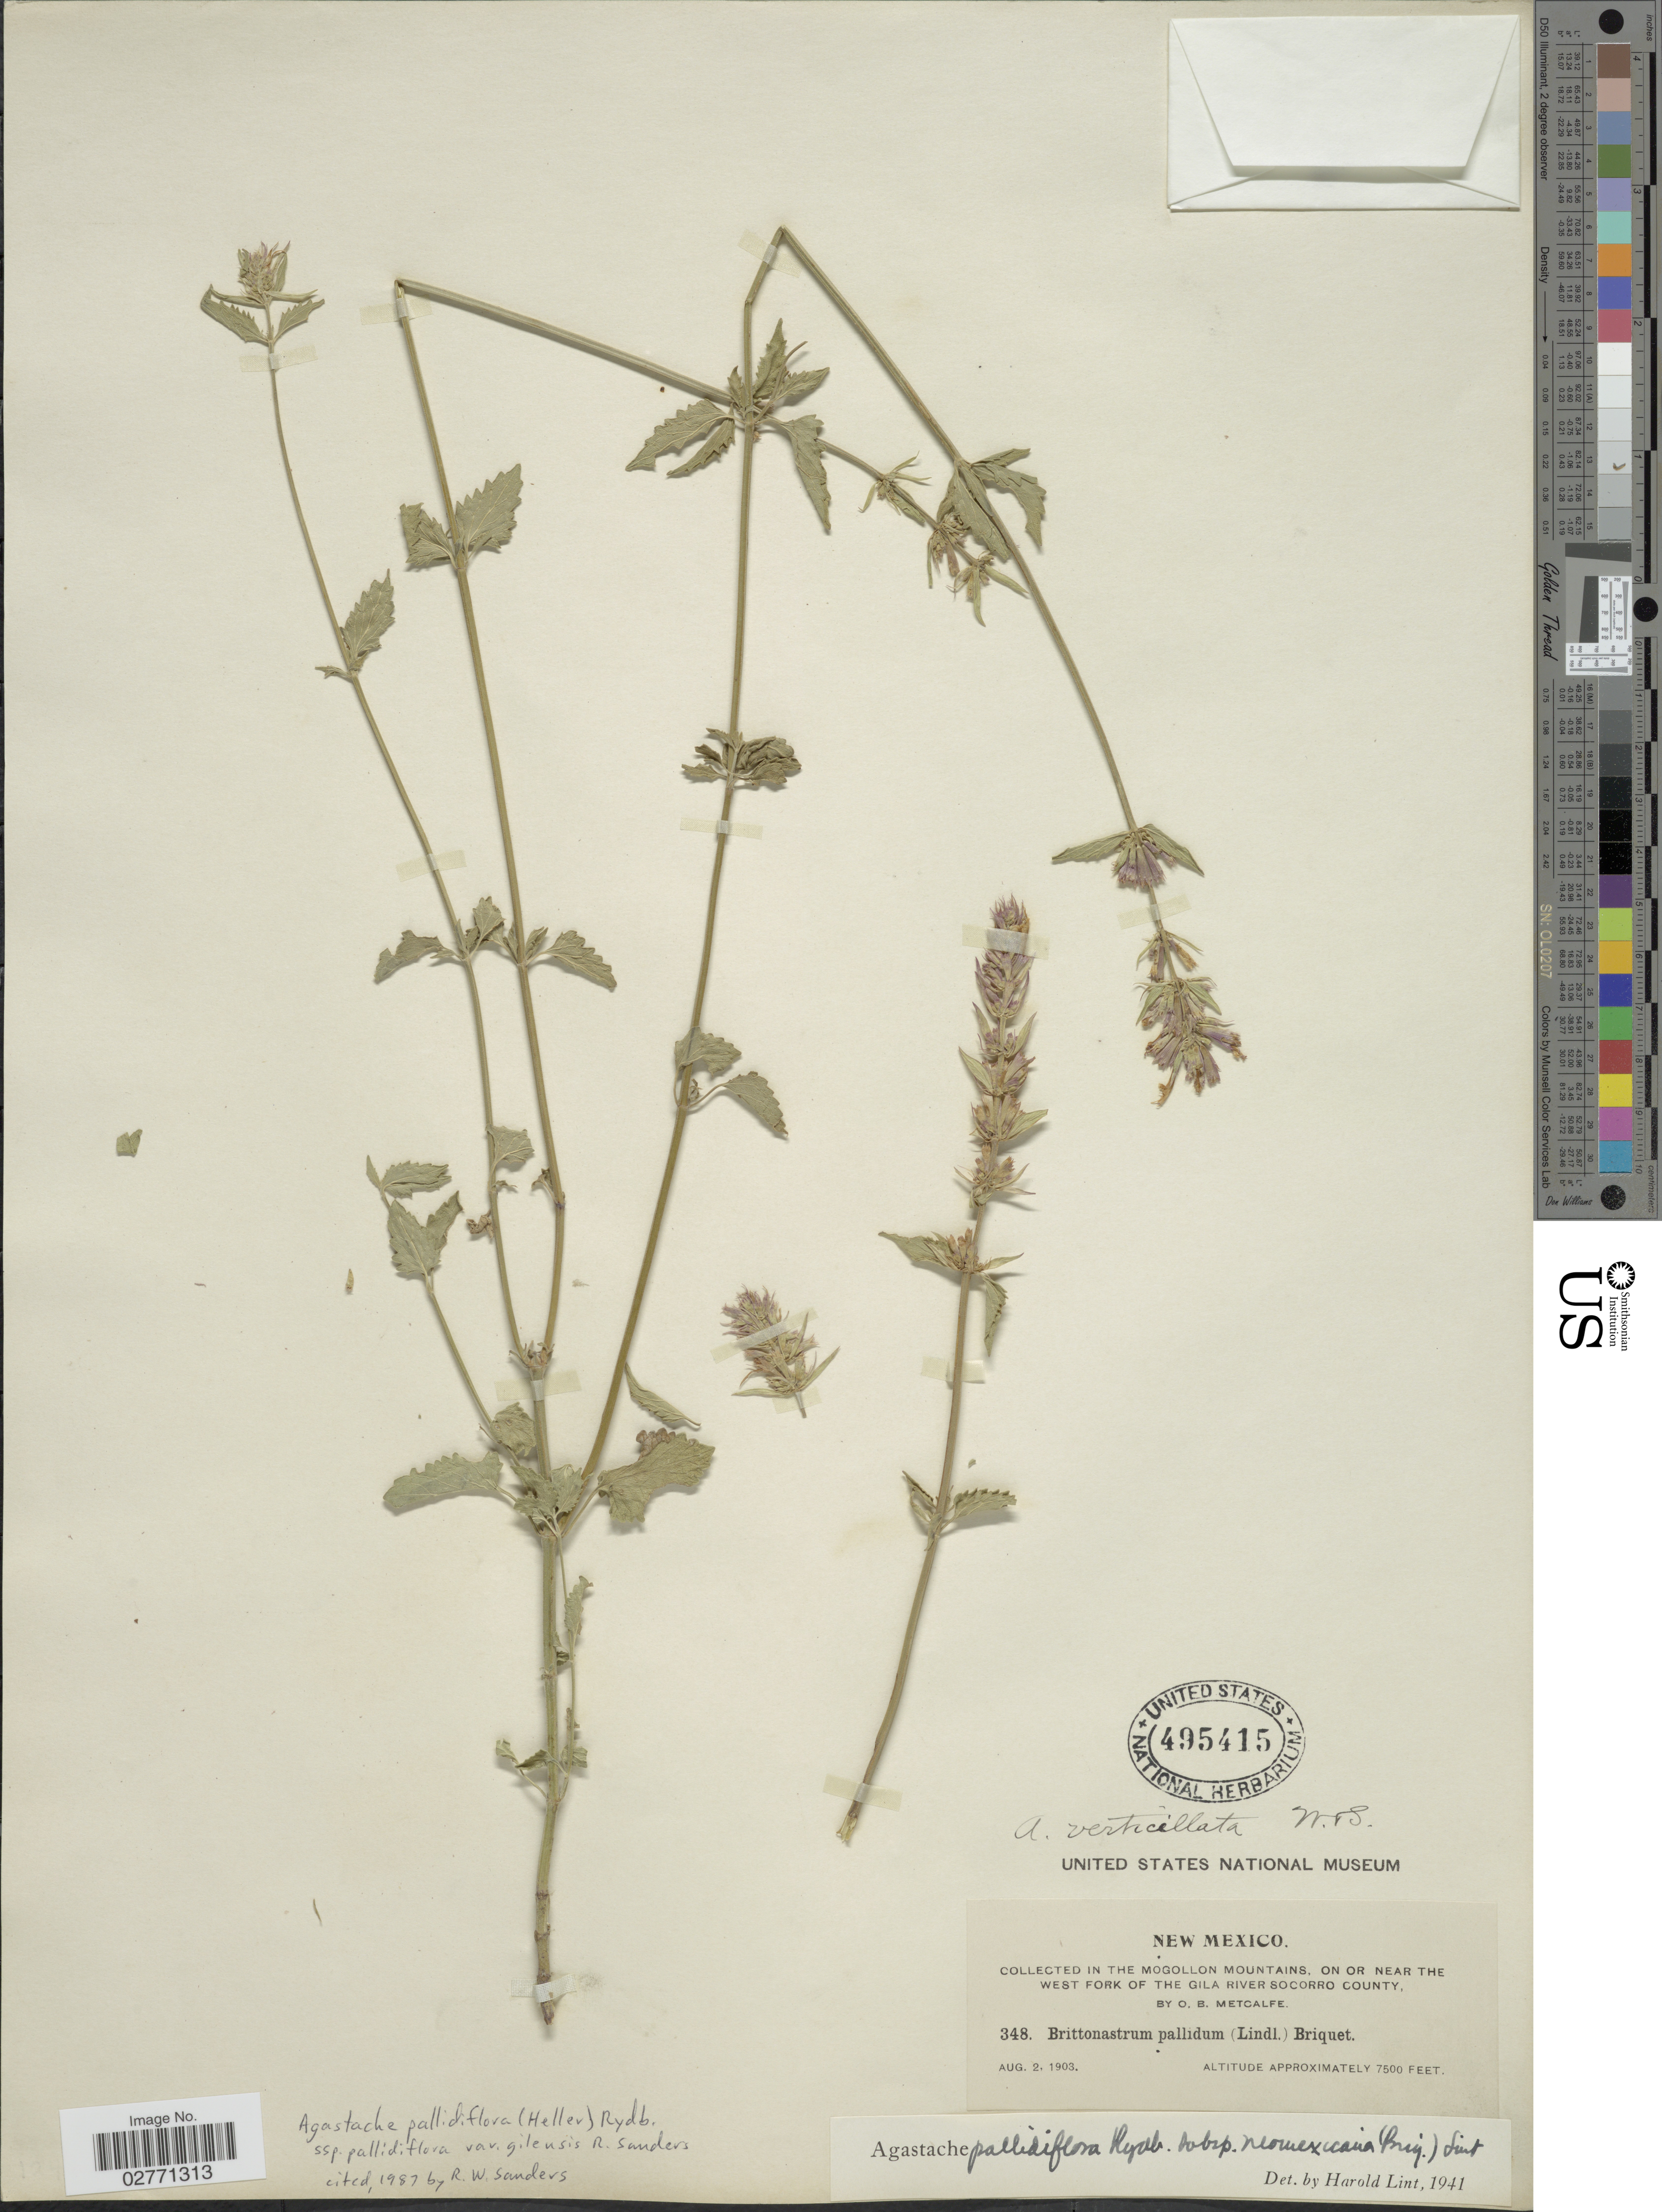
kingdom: Plantae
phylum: Tracheophyta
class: Magnoliopsida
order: Lamiales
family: Lamiaceae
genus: Agastache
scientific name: Agastache pallidiflora var. gilensis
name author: R. W. Sanders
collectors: O. B. Metcalfe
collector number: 348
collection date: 1903-08-02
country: United States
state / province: New Mexico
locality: In the Mogollon Mountains, on or near the West Fork of the Gila River Socorro County.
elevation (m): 2286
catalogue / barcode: US 495415